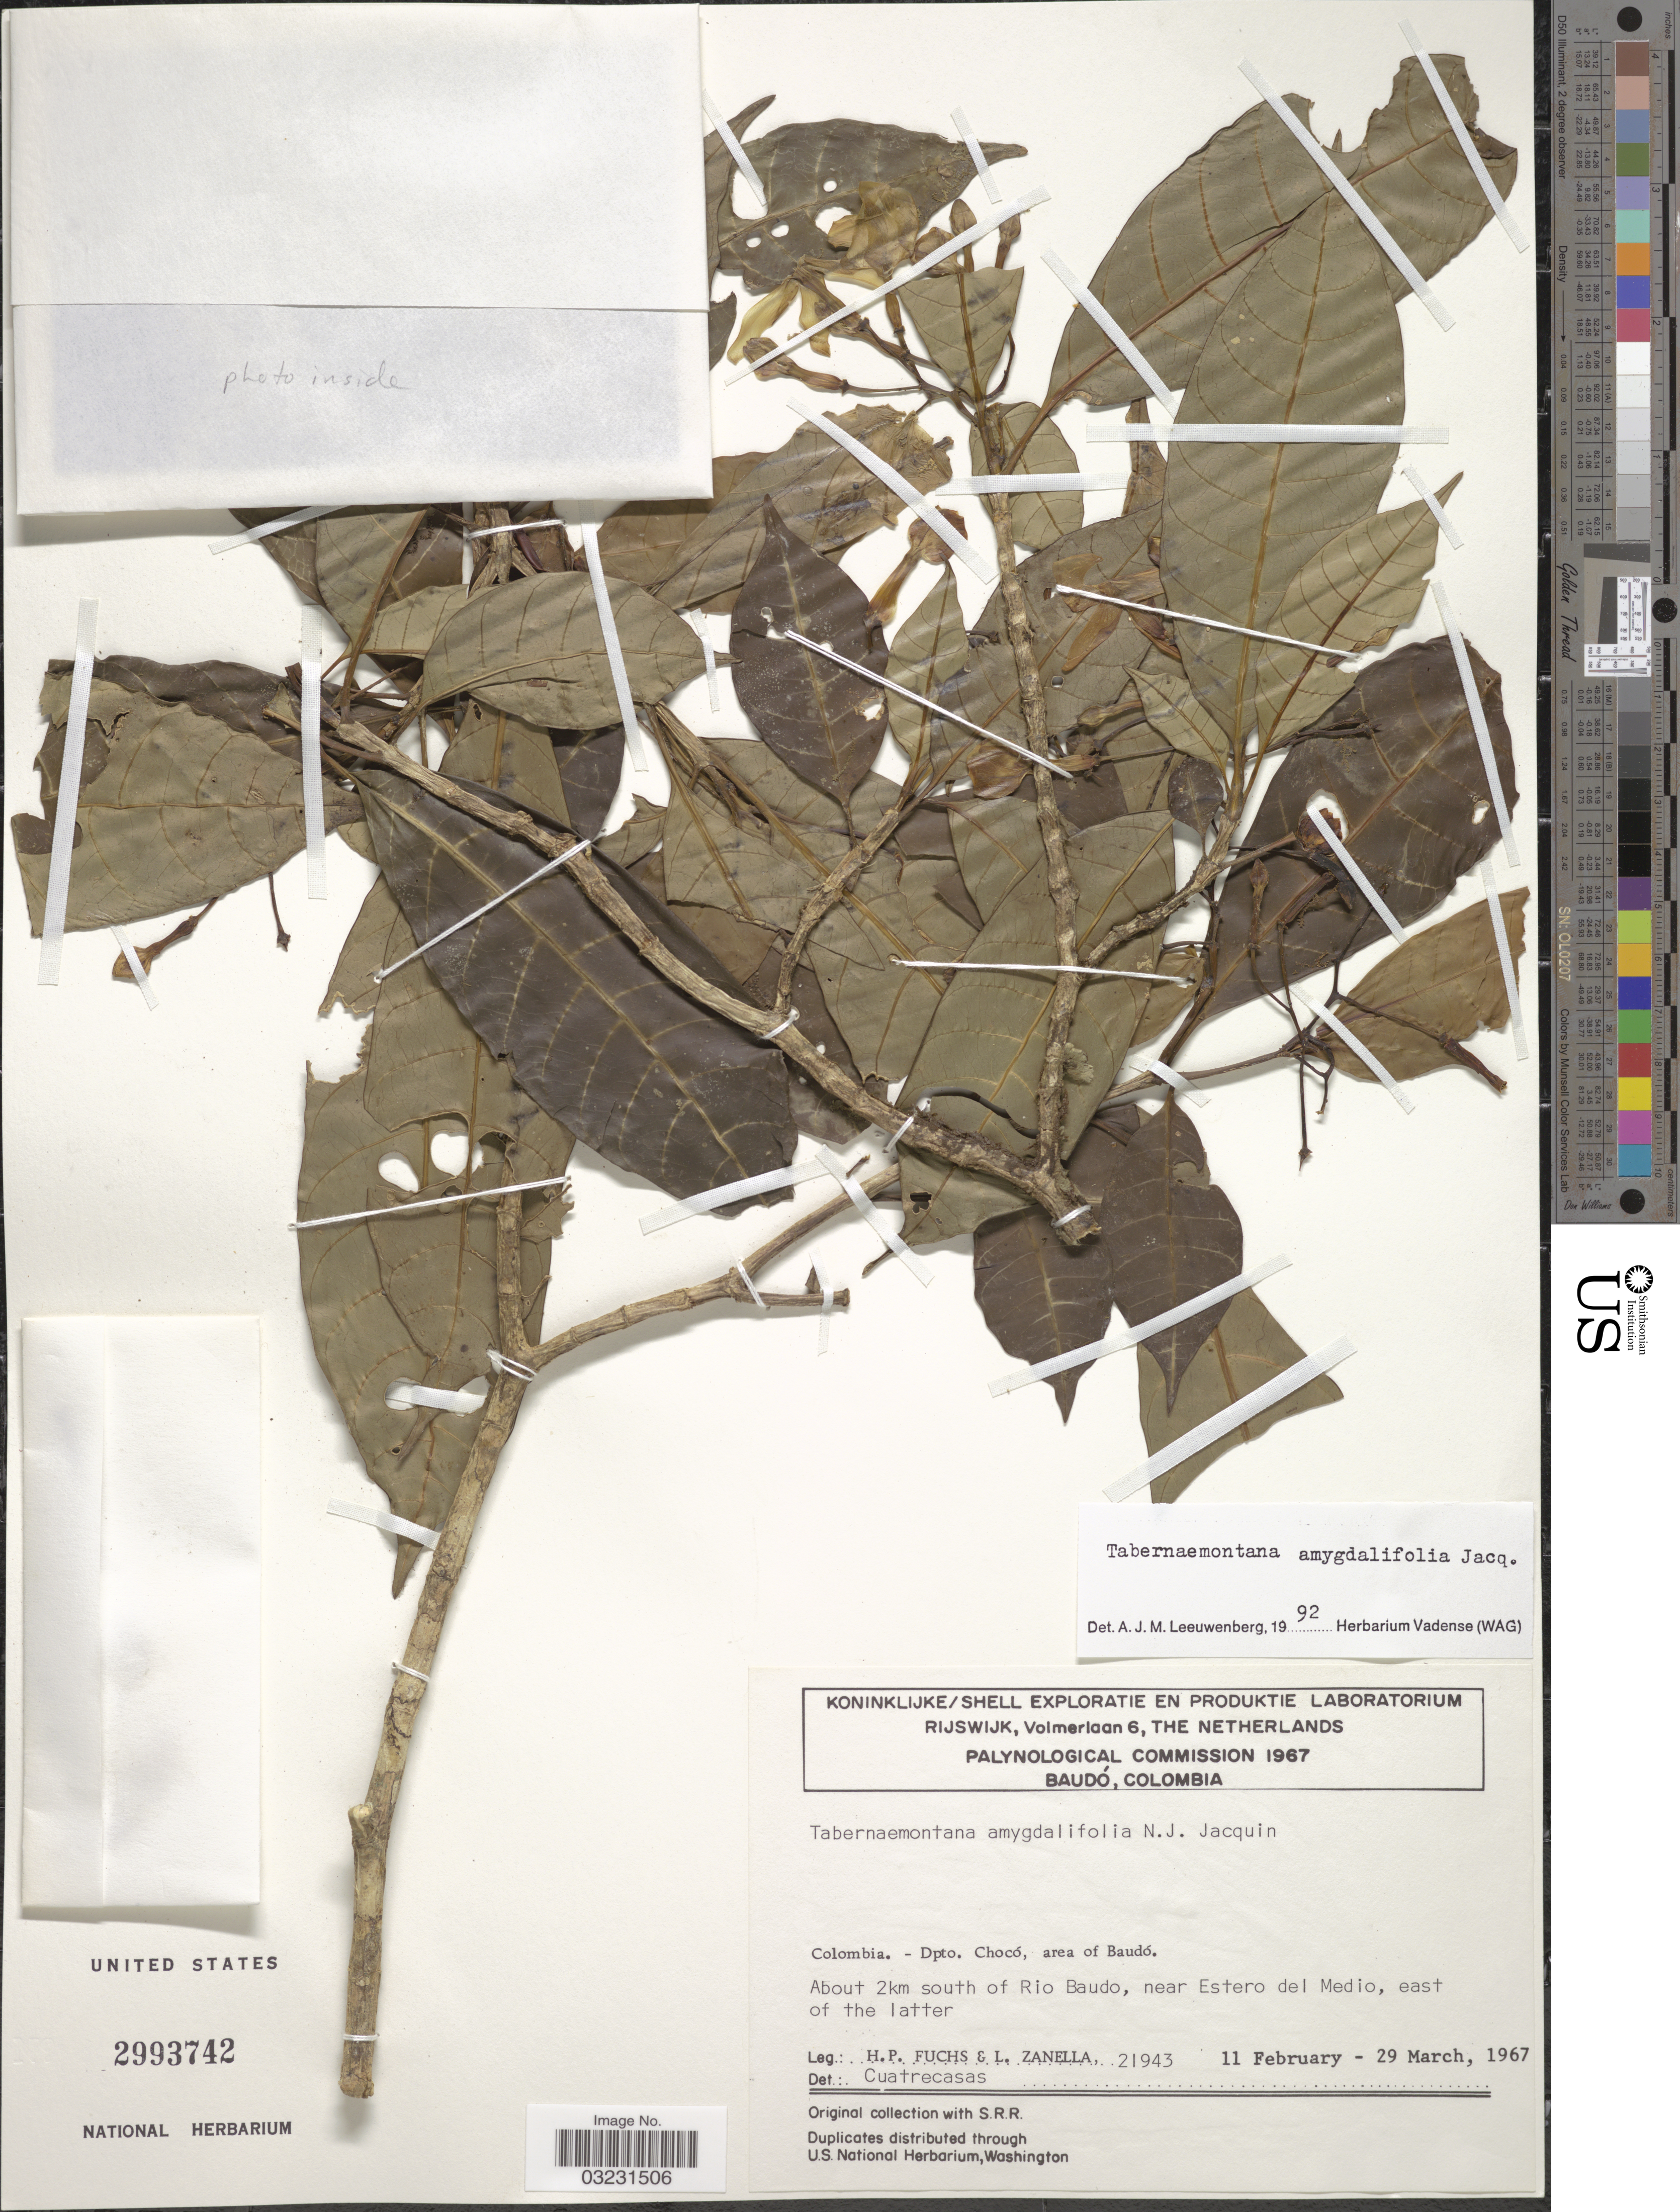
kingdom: Plantae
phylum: Tracheophyta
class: Magnoliopsida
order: Gentianales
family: Apocynaceae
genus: Tabernaemontana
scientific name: Tabernaemontana amygdalifolia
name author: Jacq.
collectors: H. P. Fuchs & L. Zanella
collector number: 21943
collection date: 1967-02-11/1967-03-29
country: Colombia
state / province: Chocó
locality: Dpto. Chocó, area of Baudó. About 2km south of Rio Baudo, near Estero del Medio, east of the latter.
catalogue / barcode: US 2993742